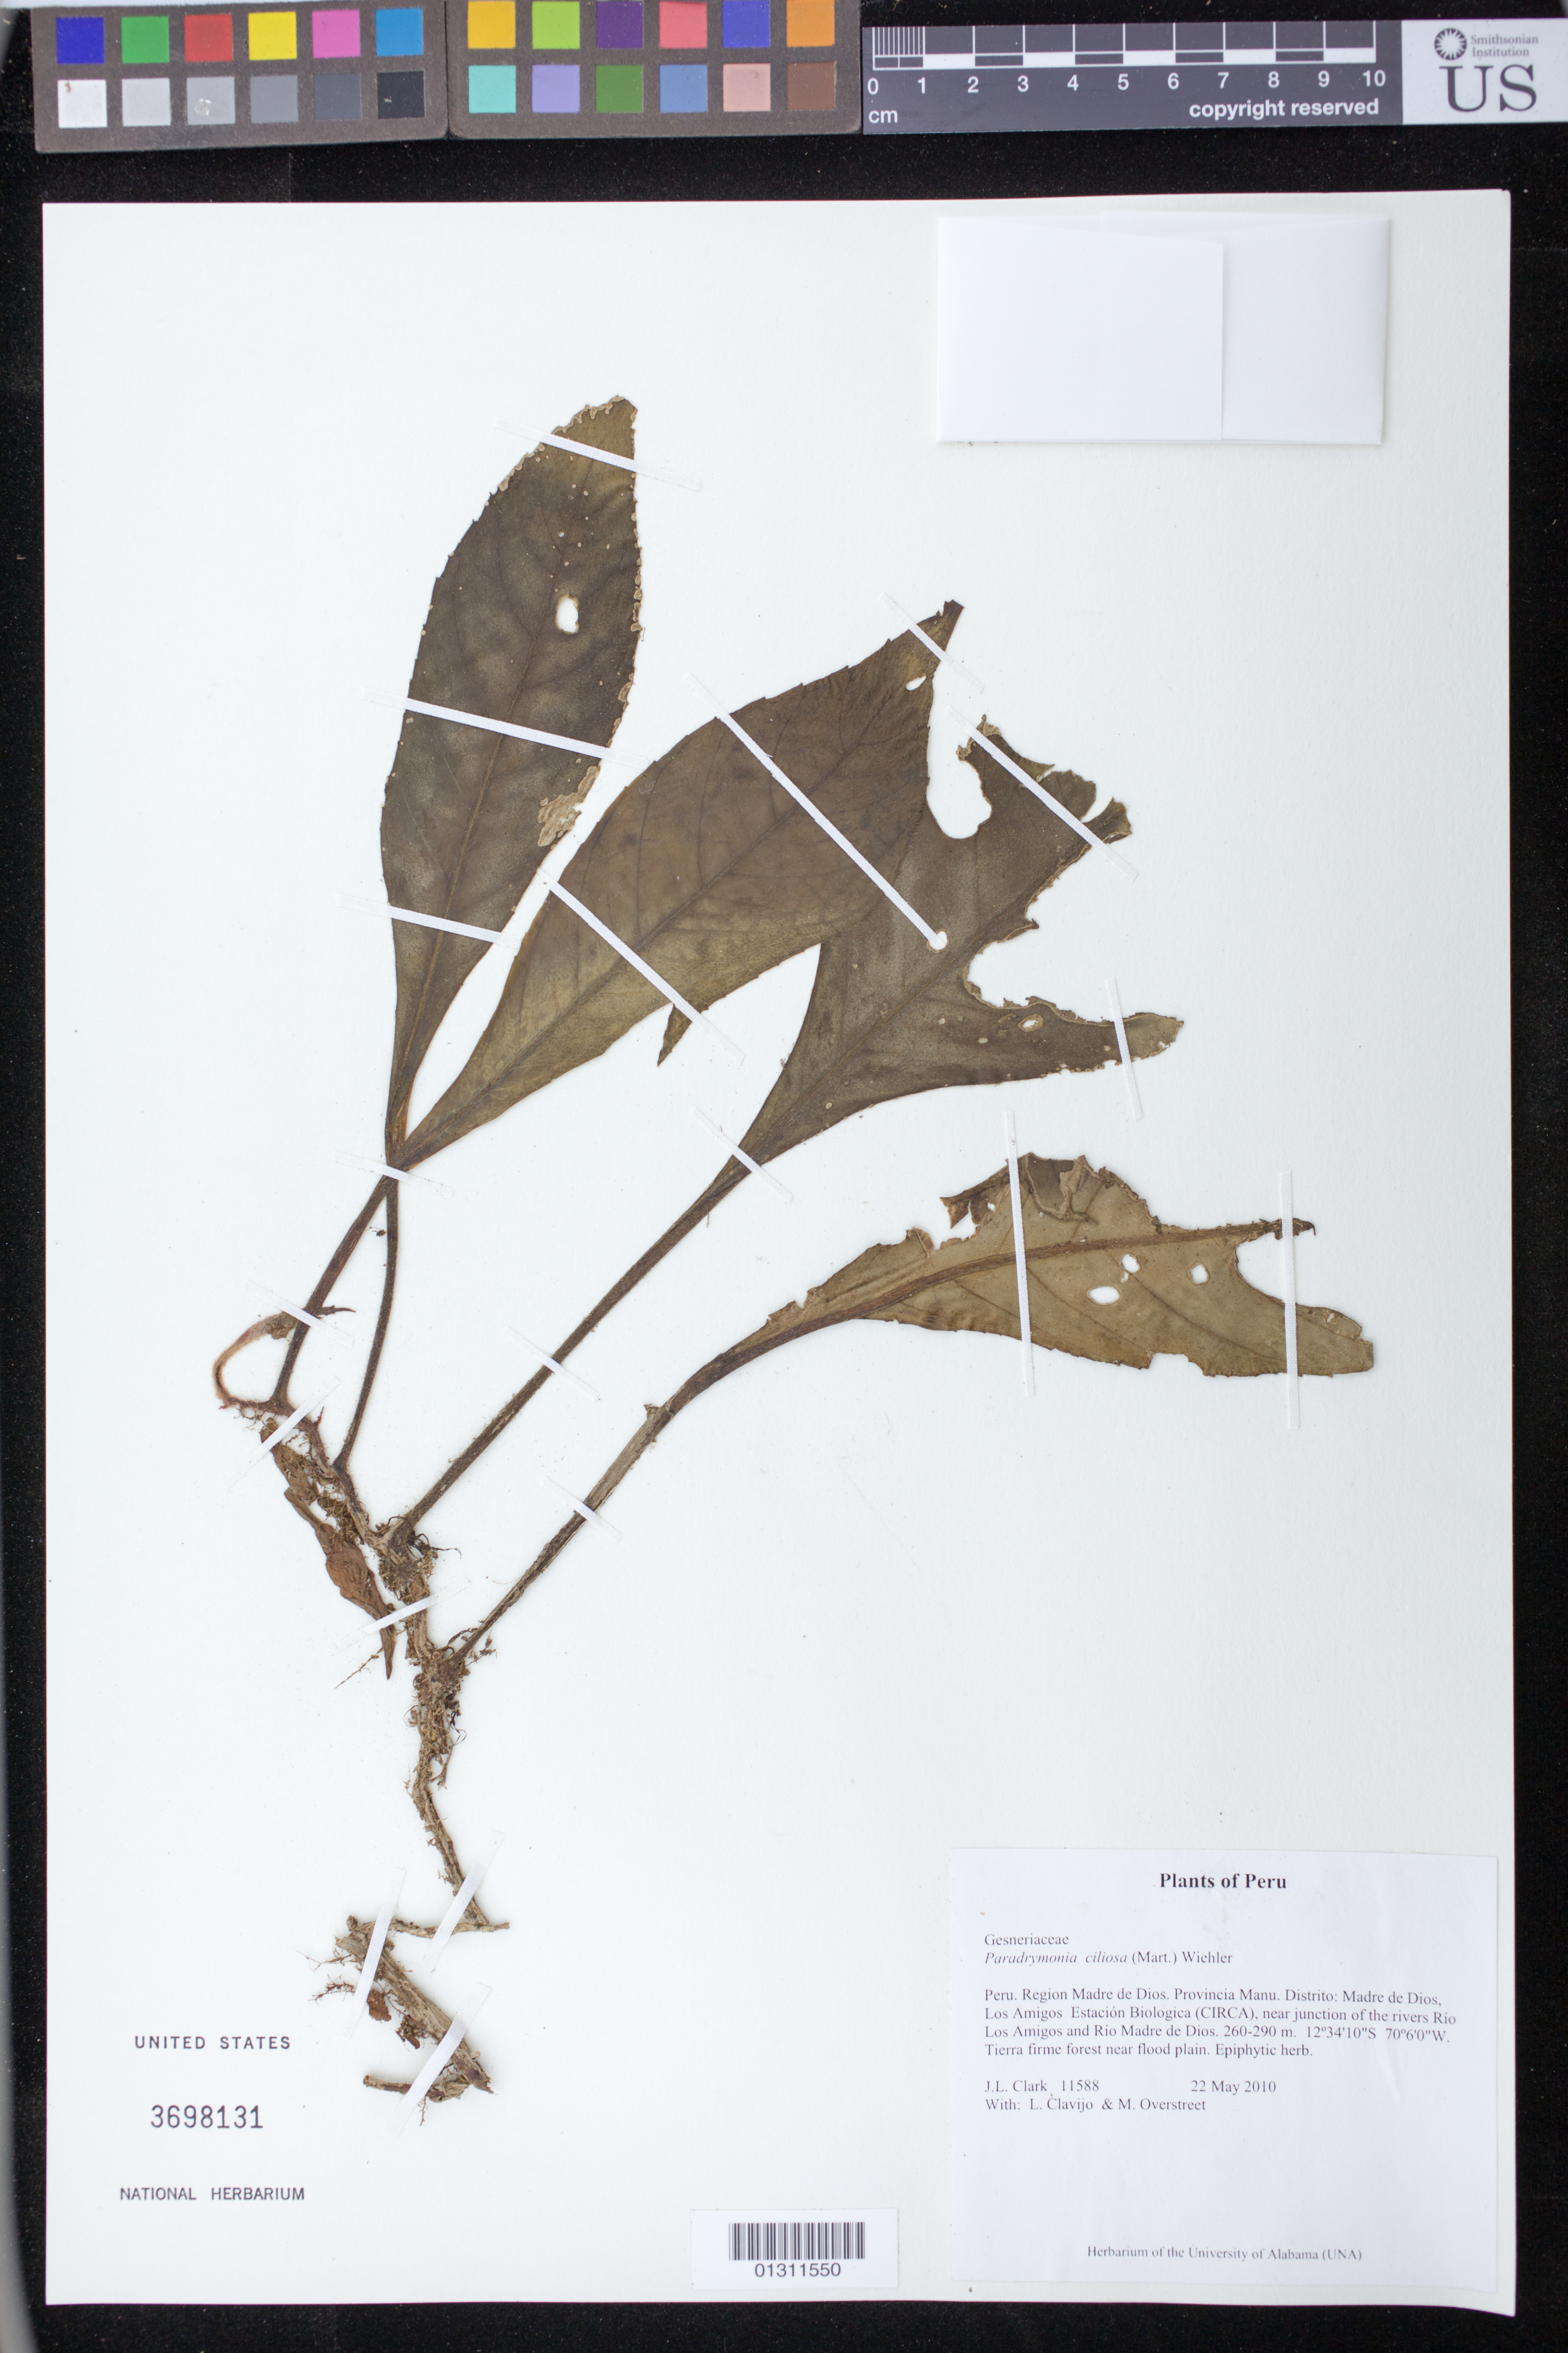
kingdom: Plantae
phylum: Tracheophyta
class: Magnoliopsida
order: Lamiales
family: Gesneriaceae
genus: Paradrymonia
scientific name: Paradrymonia ciliosa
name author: (Mart.) Wiehler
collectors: J. L. Clark, L. Clavijo & M. Overstreet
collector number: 11588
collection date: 2010-05-22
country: Peru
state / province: Madre de Dios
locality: Provincia: Manu. Distrito: Madre de Dios, Los Amigos estacion Biologica (CIRCA) near junction of the rivers Rio Los Amigos and Rio Madre de Dios.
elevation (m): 260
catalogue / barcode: US 3698131